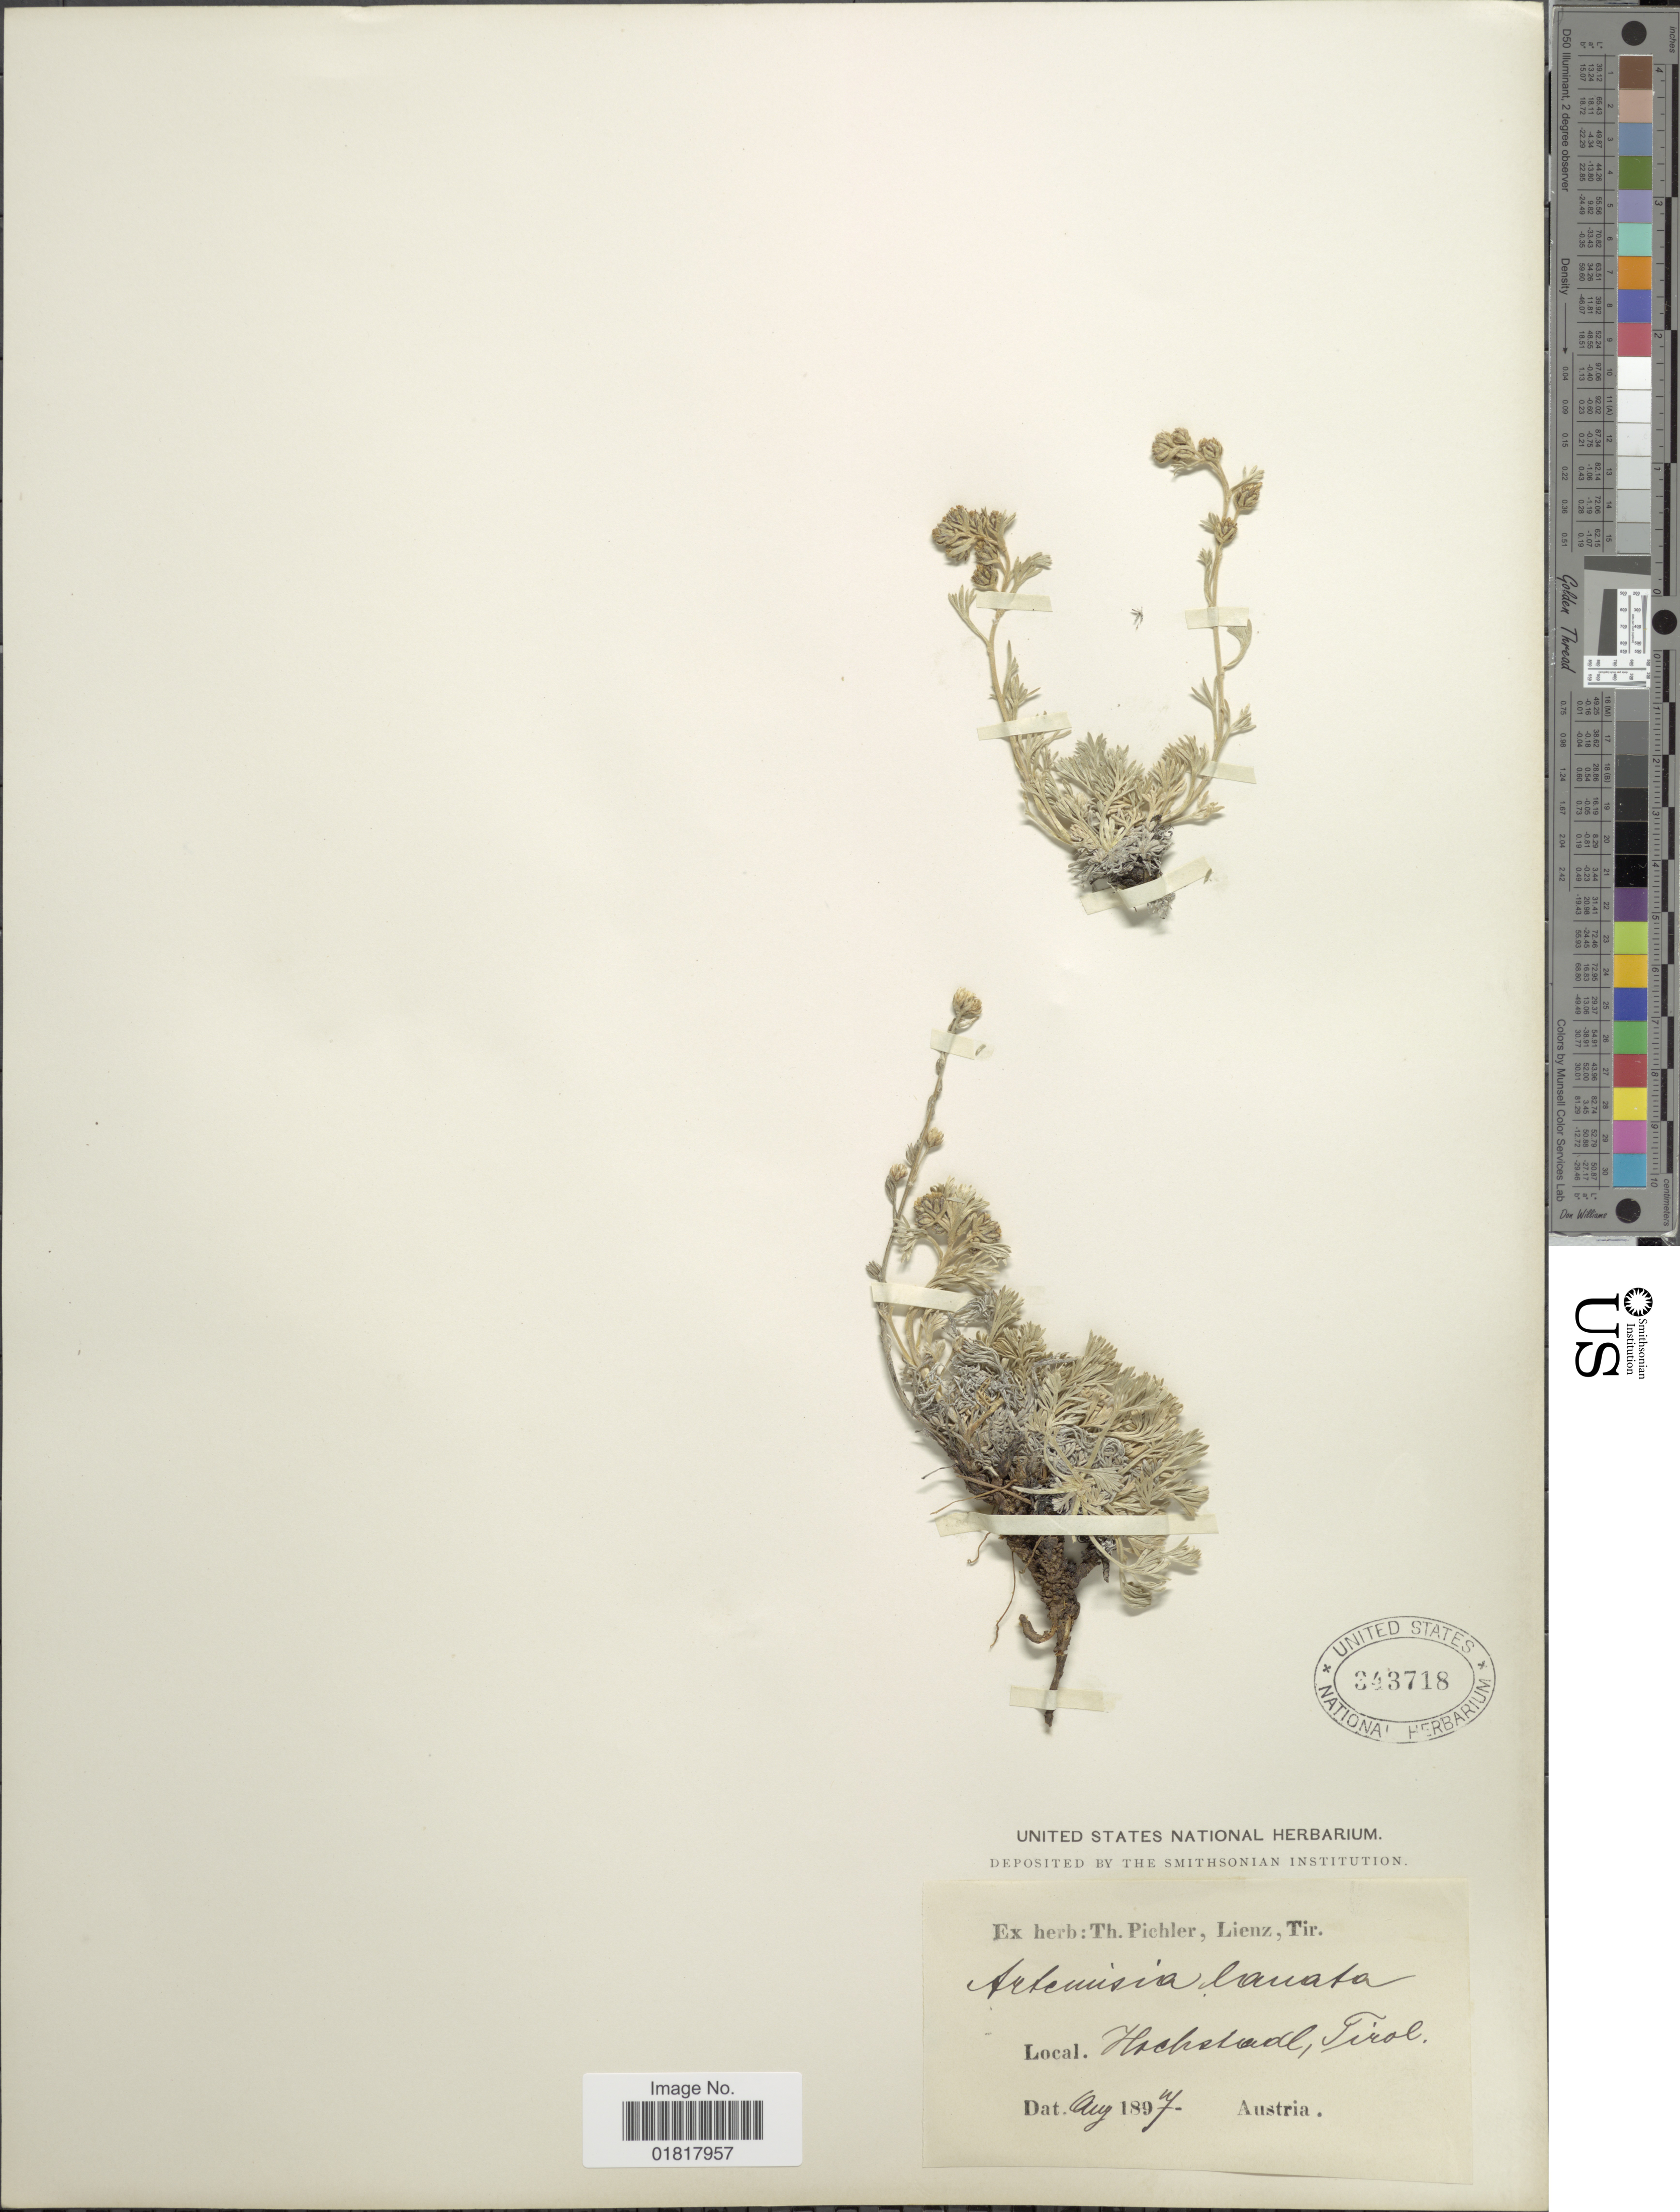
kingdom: Plantae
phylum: Tracheophyta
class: Magnoliopsida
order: Asterales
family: Asteraceae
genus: Artemisia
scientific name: Artemisia lanata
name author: Willd.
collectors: ex herb. T. Pichler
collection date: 1897-08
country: Italy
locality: Hochstadt, Tirol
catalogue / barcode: US 343718